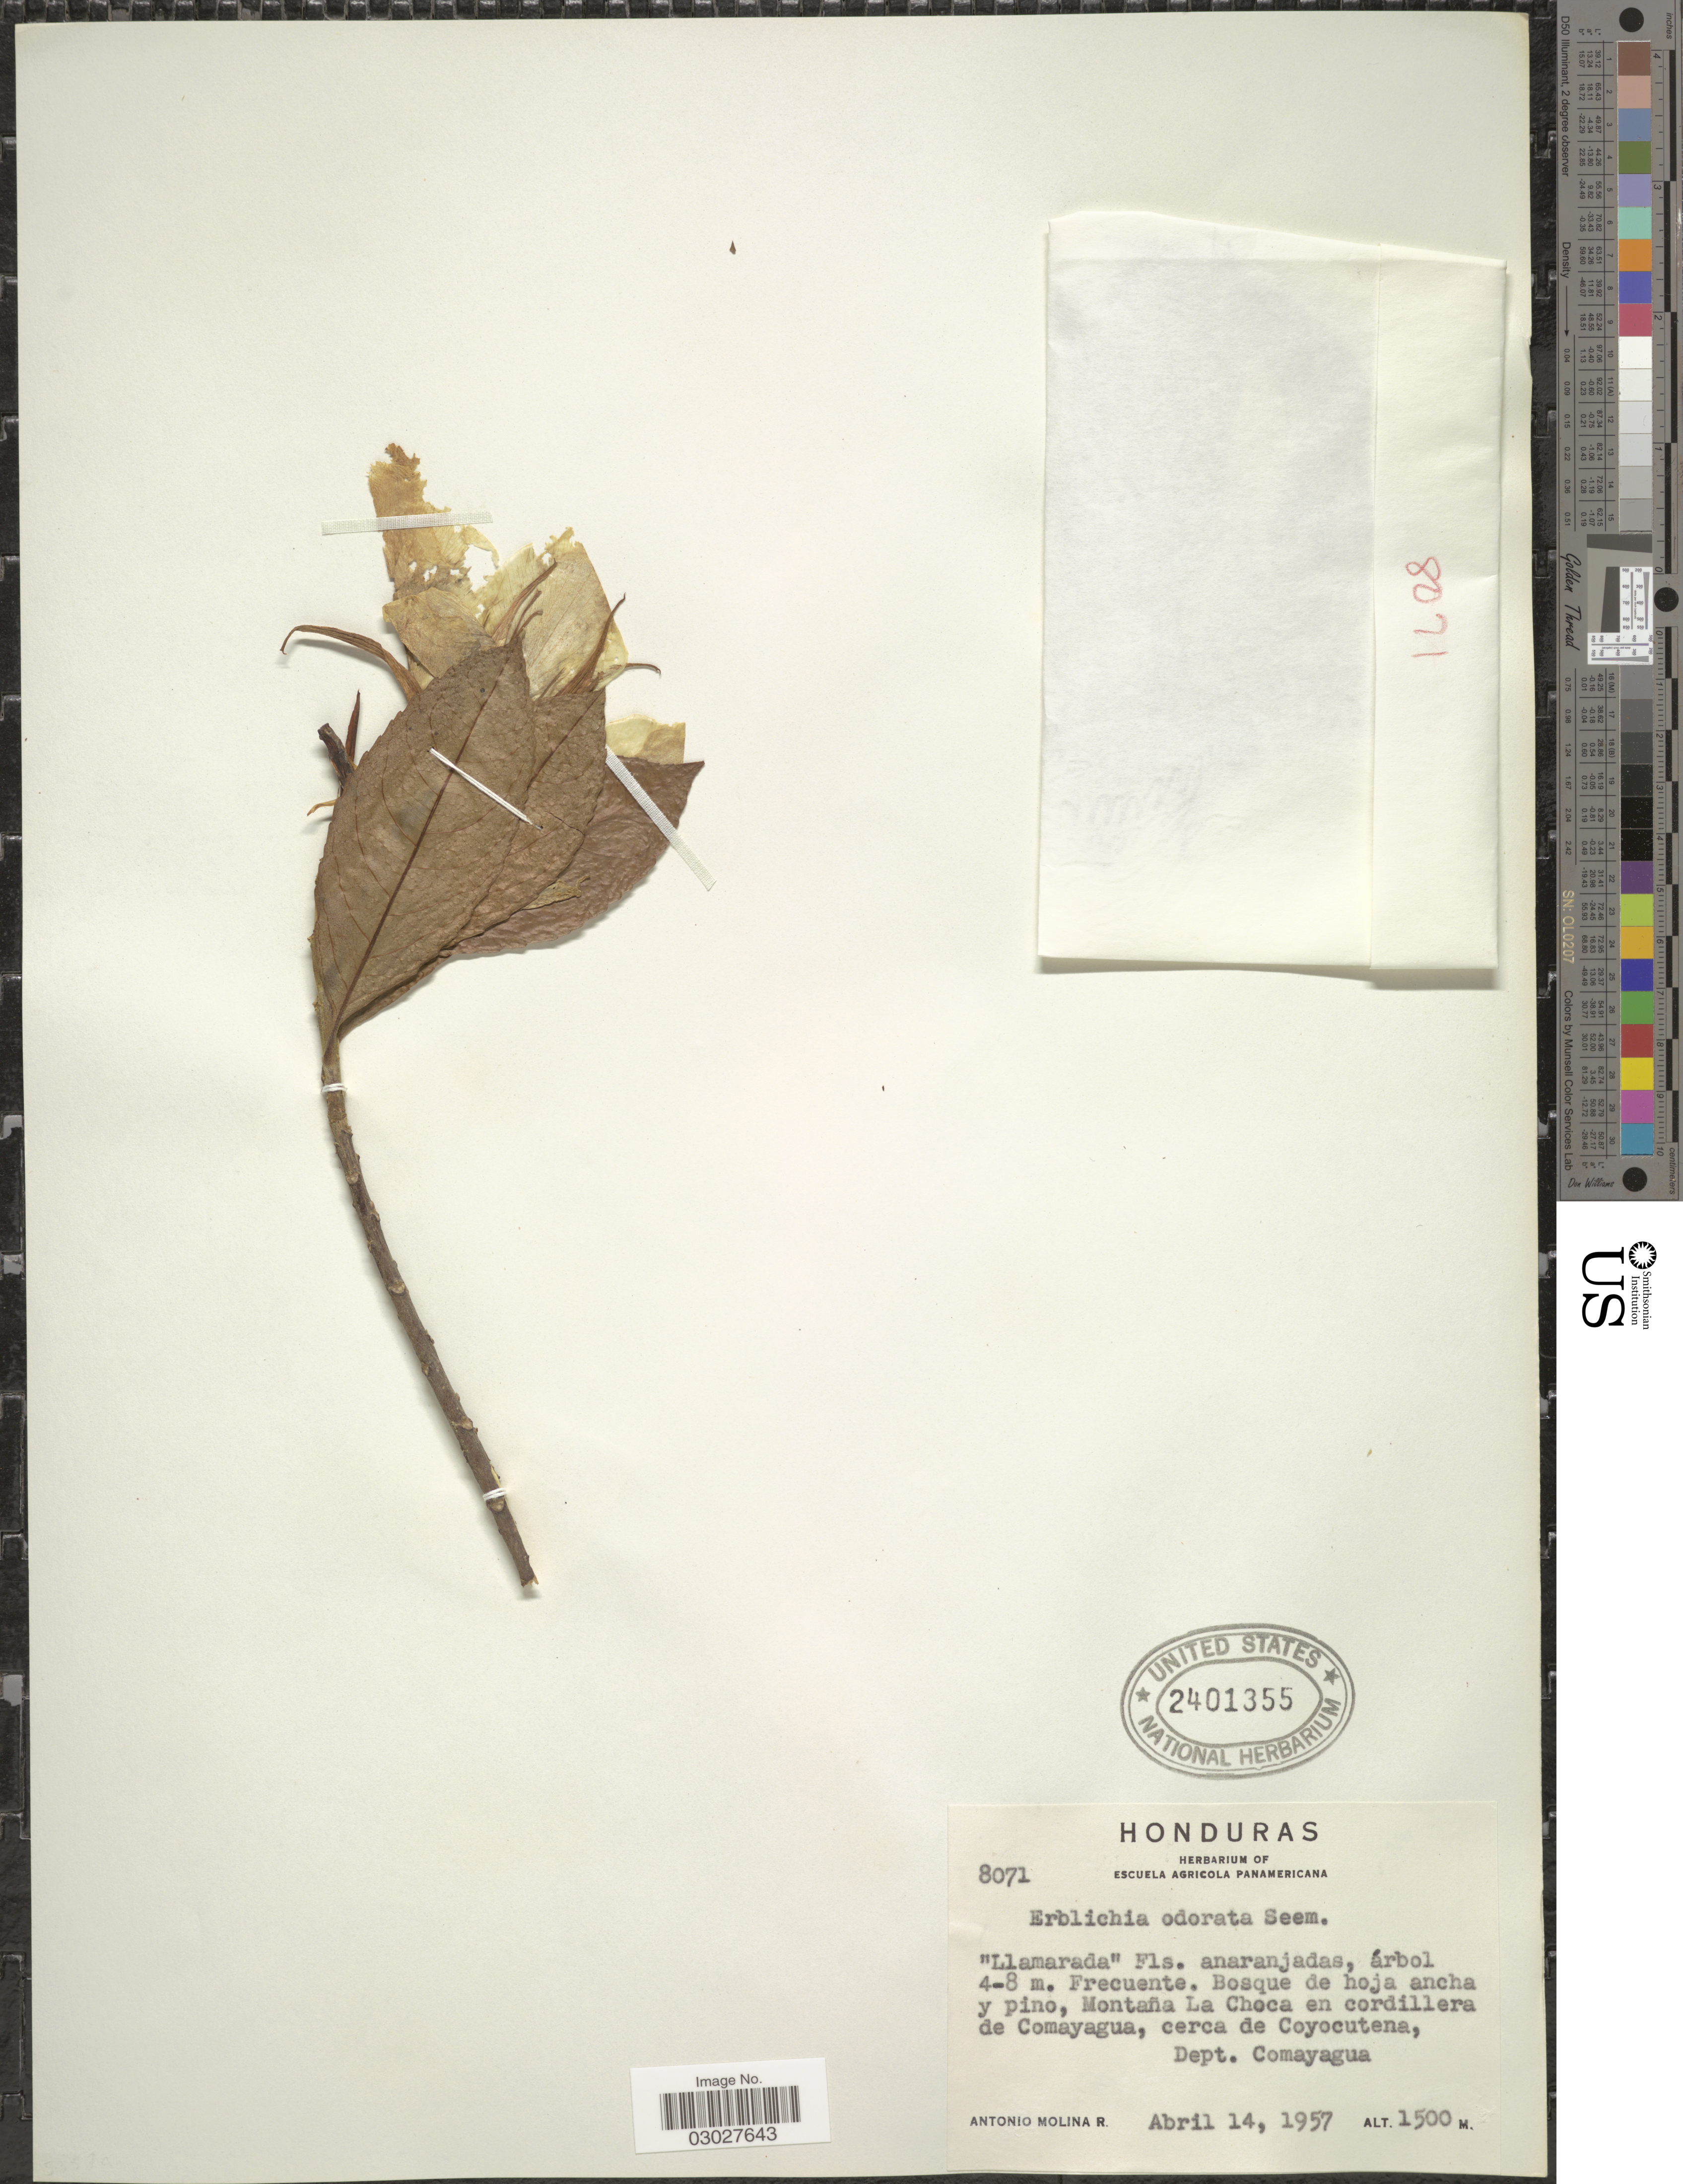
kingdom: Plantae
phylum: Tracheophyta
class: Magnoliopsida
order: Malpighiales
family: Turneraceae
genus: Erblichia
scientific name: Erblichia odorata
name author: Seem.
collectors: A. Molina R.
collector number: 8071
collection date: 1957-04-14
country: Honduras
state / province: Comayagua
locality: Montaña La Choca en cordillera de Comayagua, cerca de Coyocutena, Dept. Comayagua.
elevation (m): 1500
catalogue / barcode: US 2401355